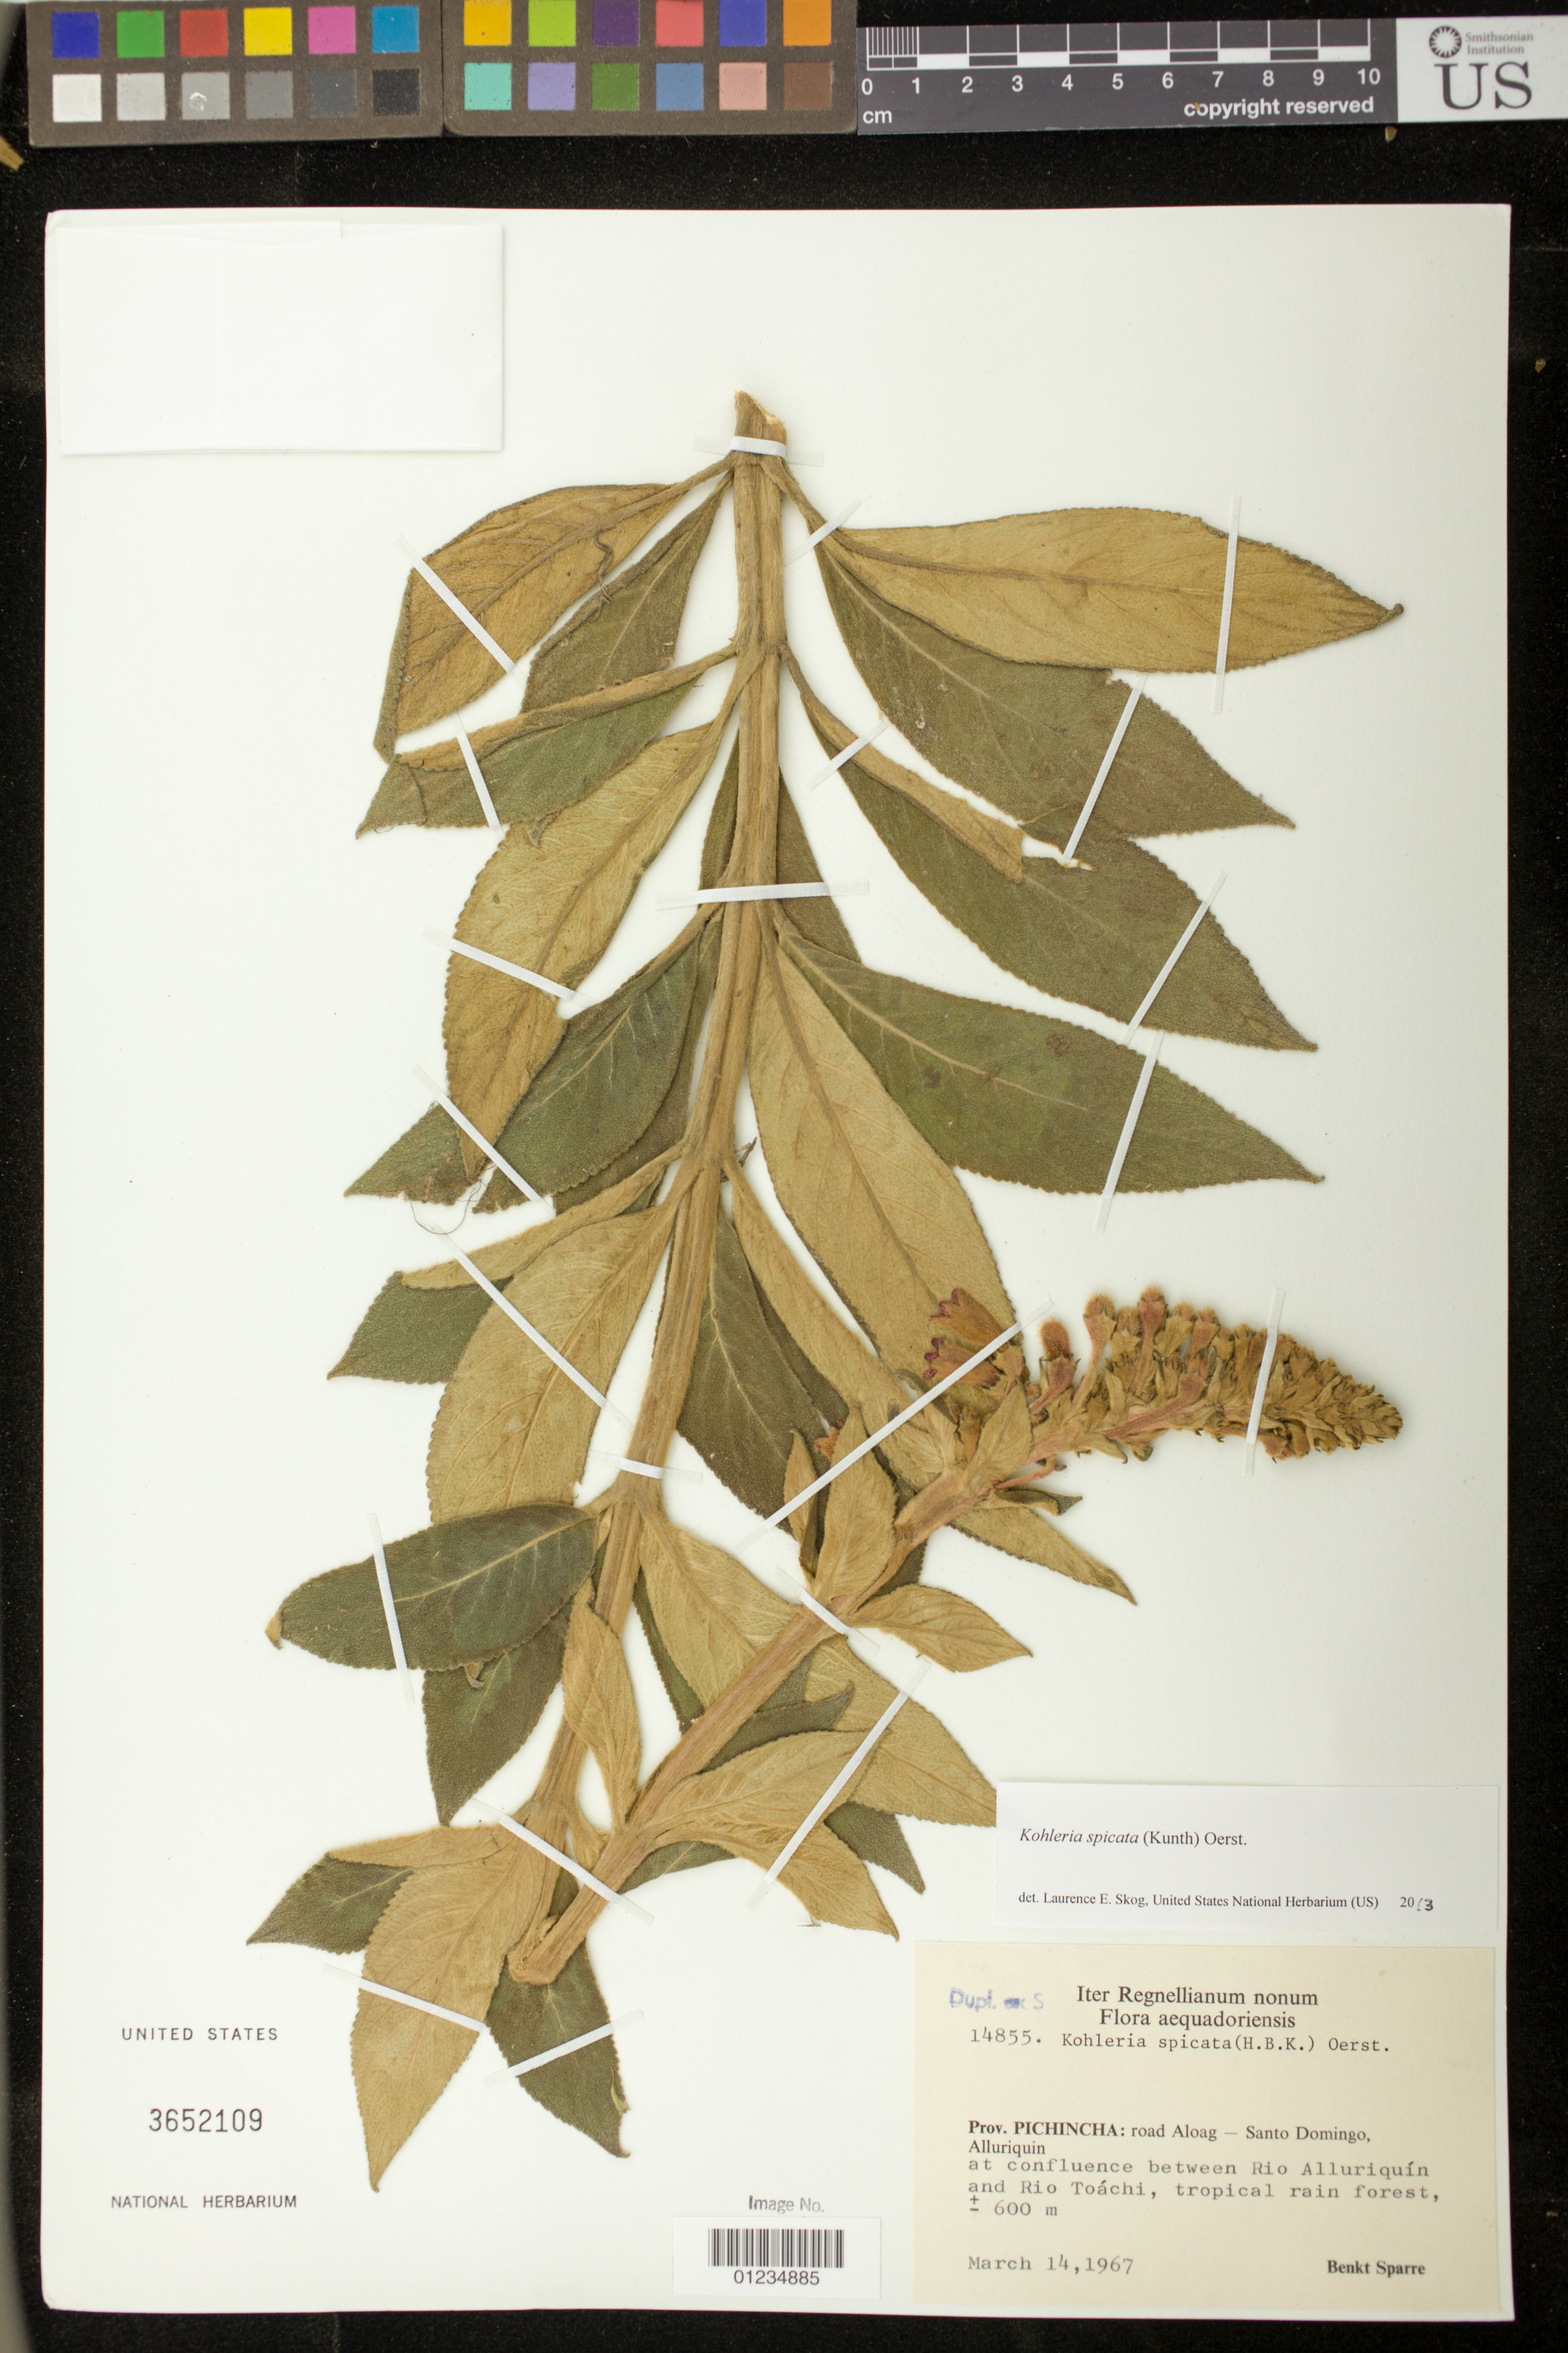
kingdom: Plantae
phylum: Tracheophyta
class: Magnoliopsida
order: Lamiales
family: Gesneriaceae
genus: Kohleria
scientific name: Kohleria spicata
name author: (Kunth) Oerst.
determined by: Skog, Laurence E.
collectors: B. Sparre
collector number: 14855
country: Ecuador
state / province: Pichincha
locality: Road from Aloag to Santo Domingo, Alluriquin at confluence between Rio Alluriquin and Riuo Toachi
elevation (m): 600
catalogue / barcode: US 3652109